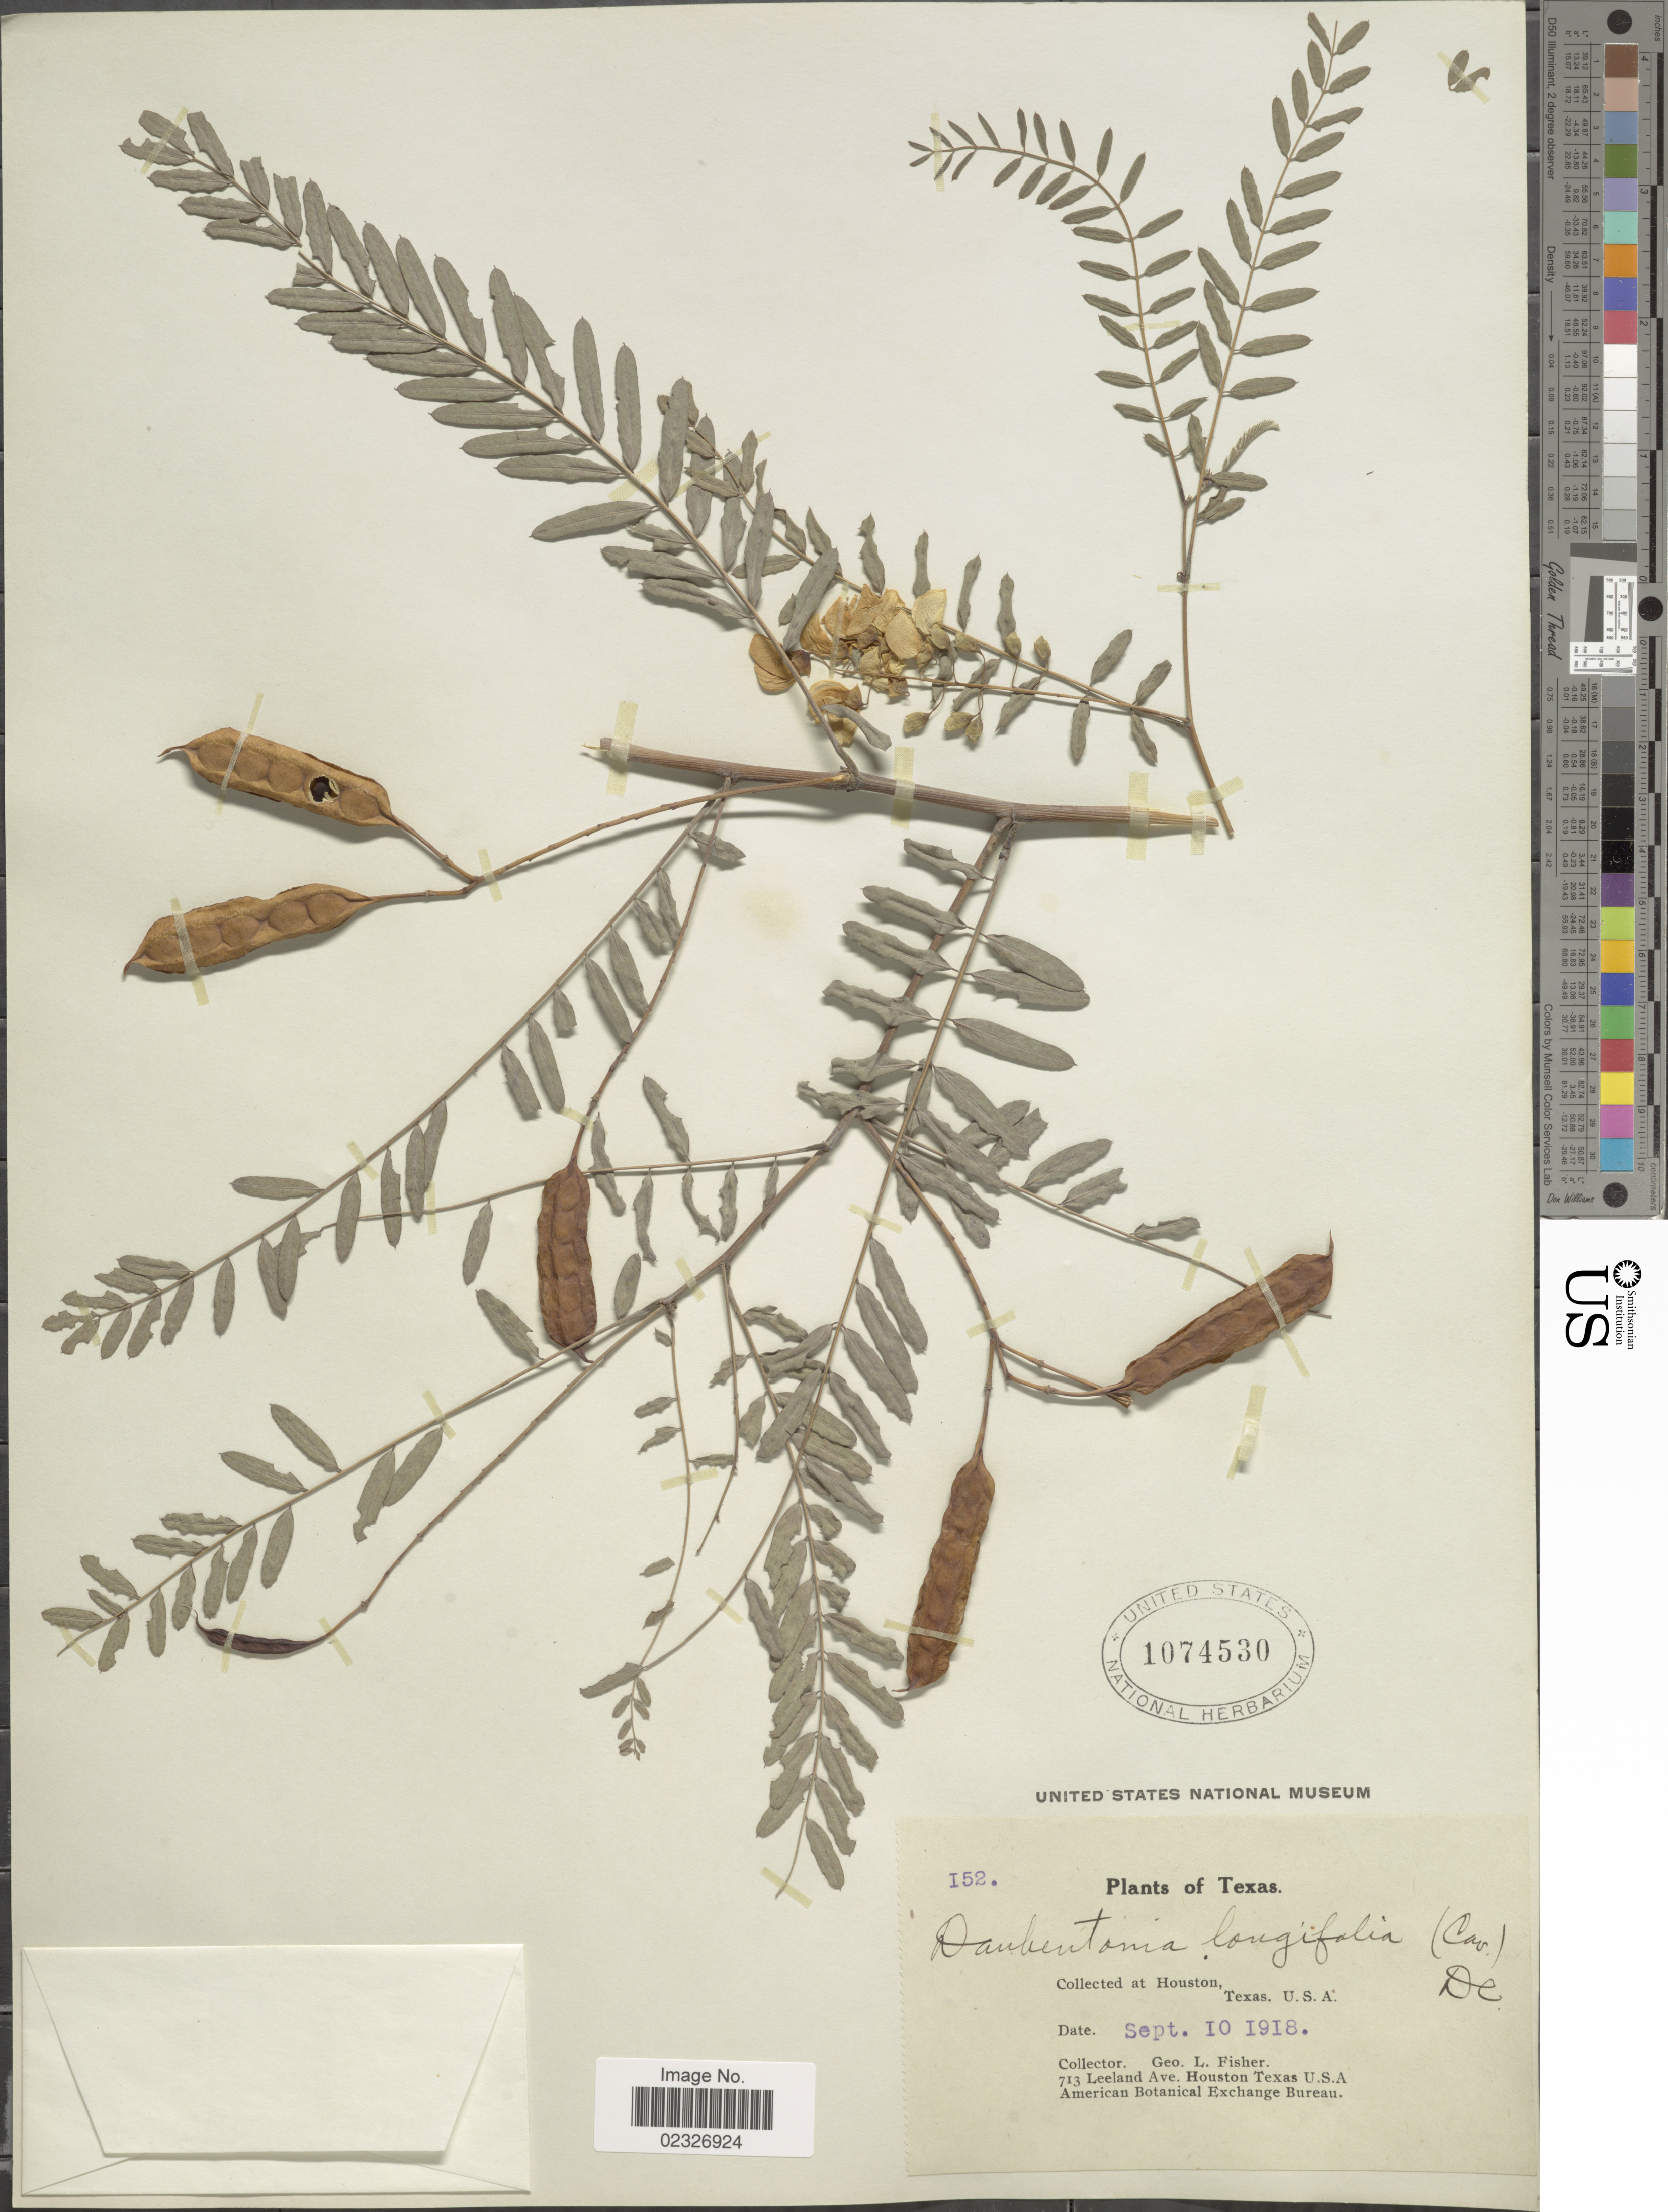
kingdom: Plantae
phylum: Tracheophyta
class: Magnoliopsida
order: Fabales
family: Fabaceae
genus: Sesbania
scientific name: Sesbania drummondii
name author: (Rydb.) Cory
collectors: G. L. Fisher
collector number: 152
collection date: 1918-09-10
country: United States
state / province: Texas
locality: Houston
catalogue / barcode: US 1074530